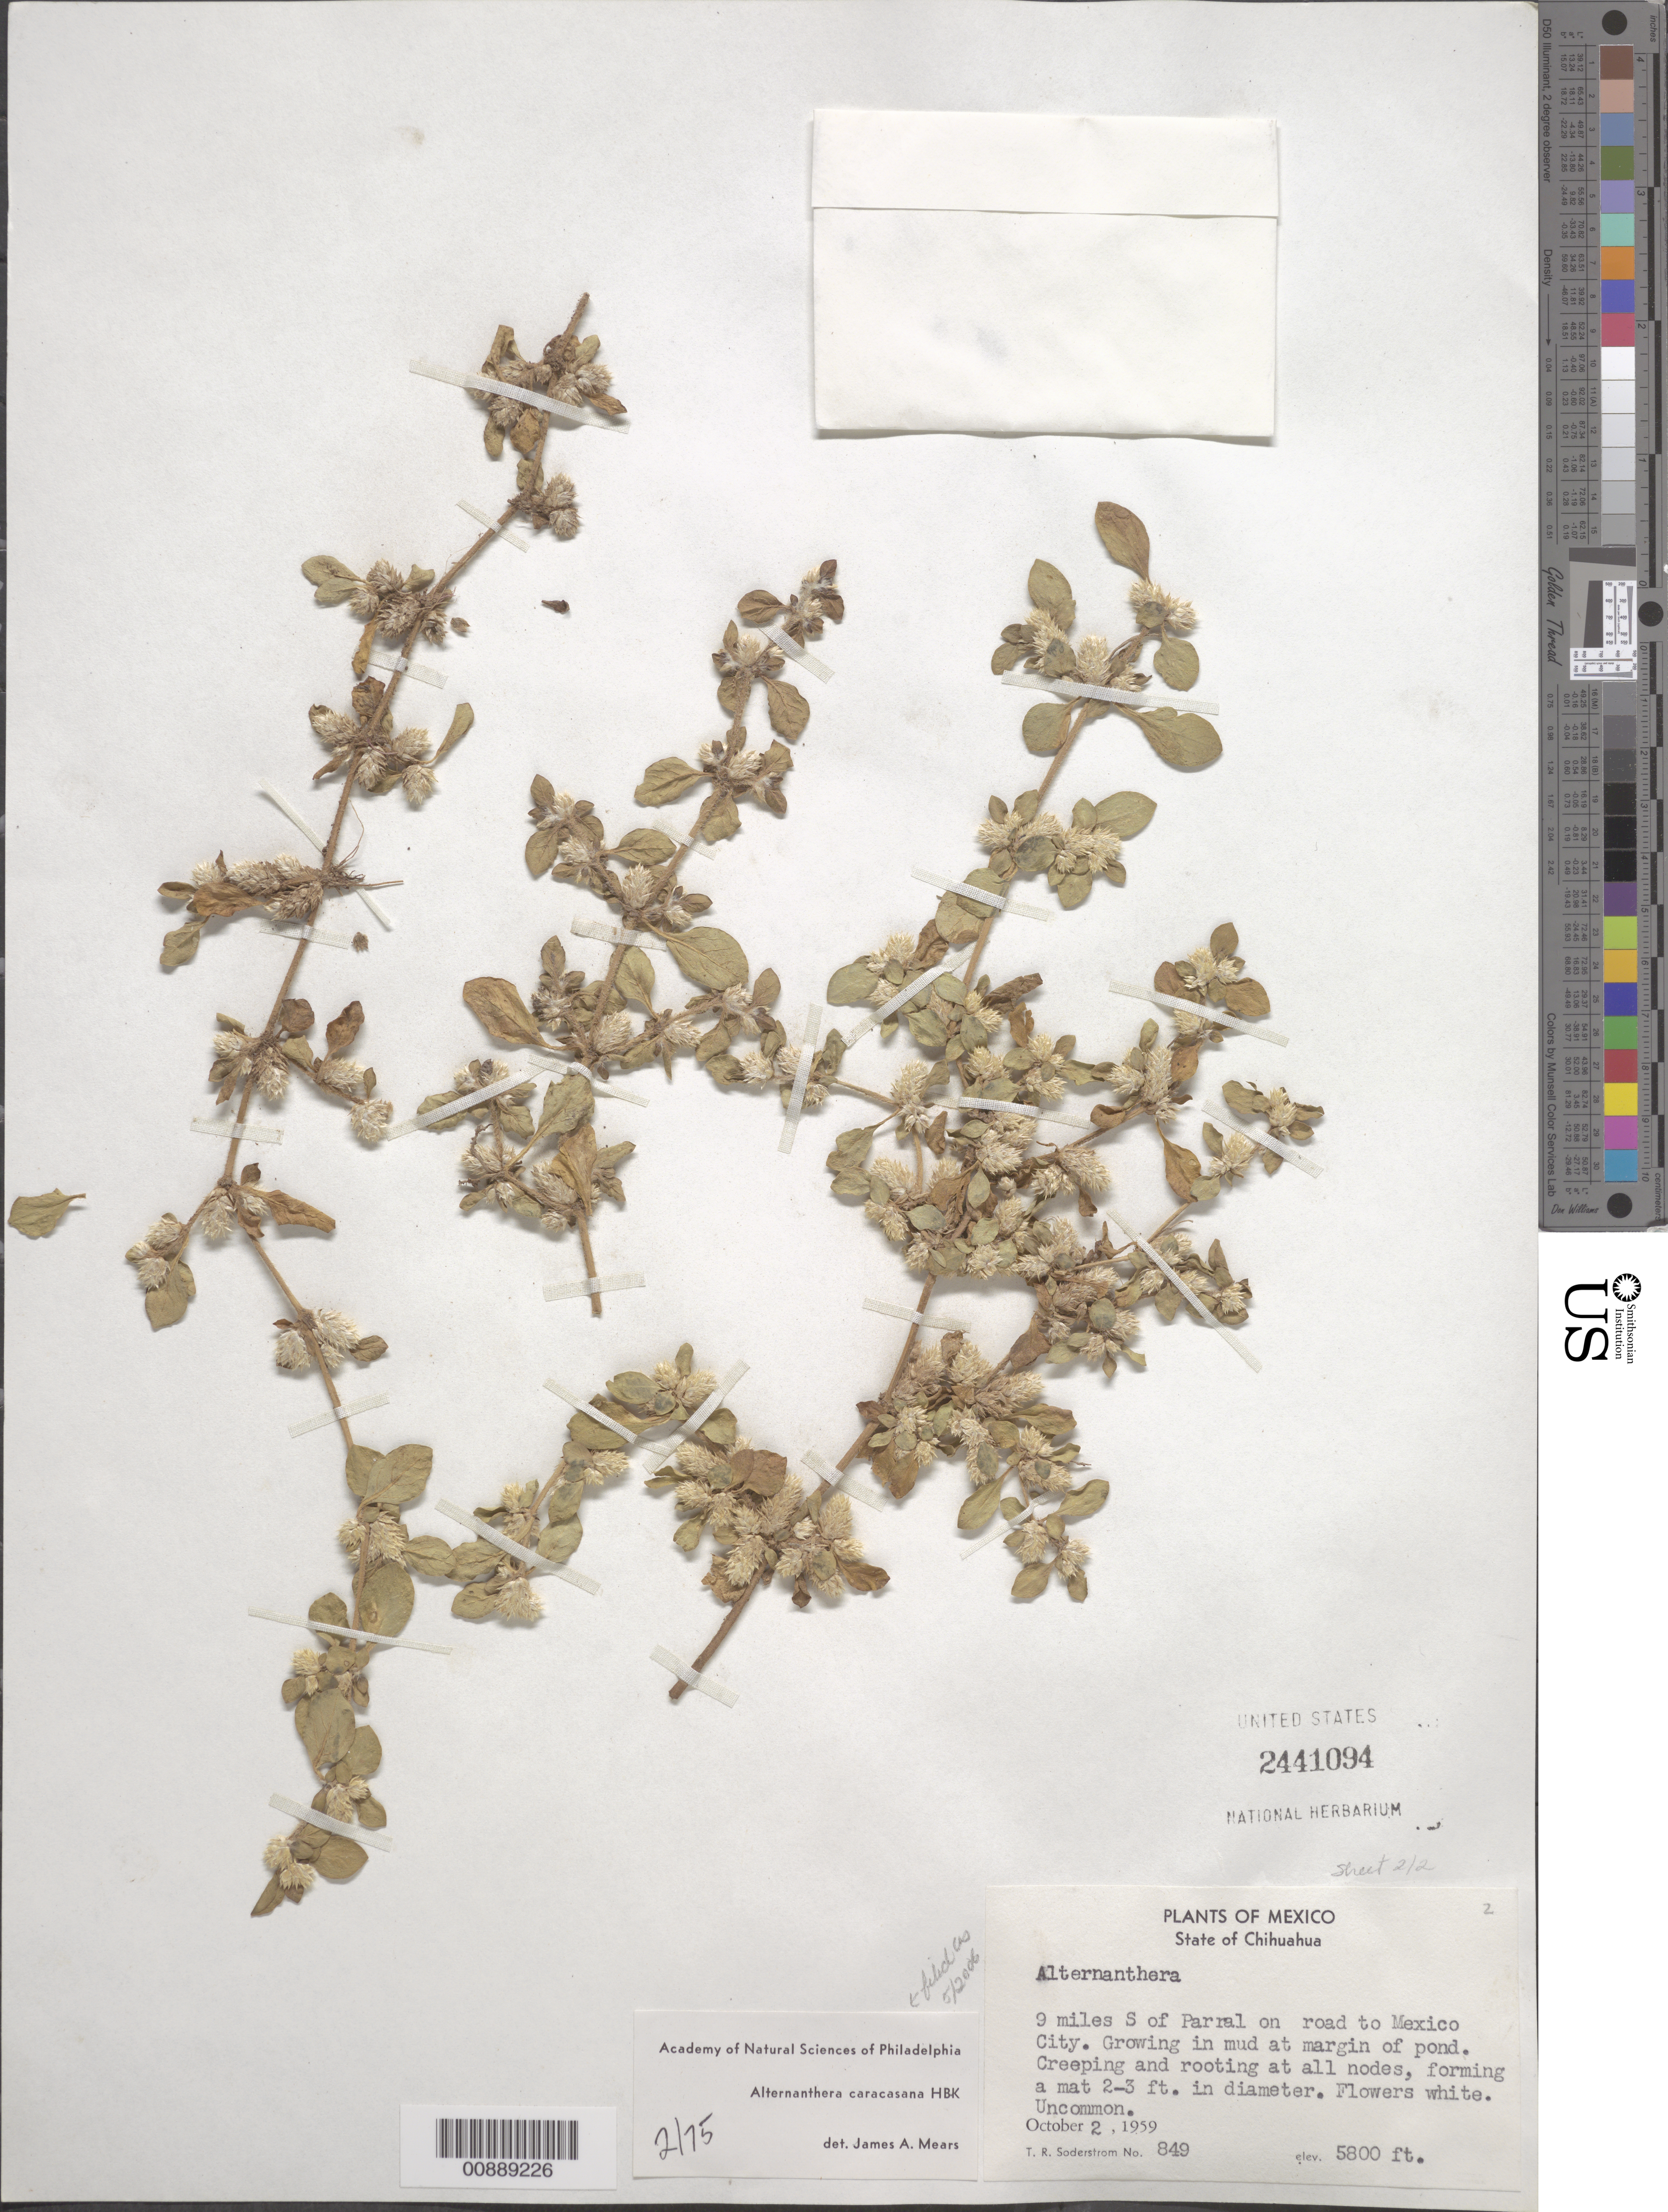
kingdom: Plantae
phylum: Tracheophyta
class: Magnoliopsida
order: Caryophyllales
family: Amaranthaceae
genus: Alternanthera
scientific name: Alternanthera caracasana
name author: Kunth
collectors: T. R. Soderstrom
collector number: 849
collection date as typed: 02 Oct 1959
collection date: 1959-10-02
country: Mexico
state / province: Chihuahua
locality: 9 miles S of Parral on road to Mexico City.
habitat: Growing in mud at margin of pond.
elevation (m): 1768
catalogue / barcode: US 2441094